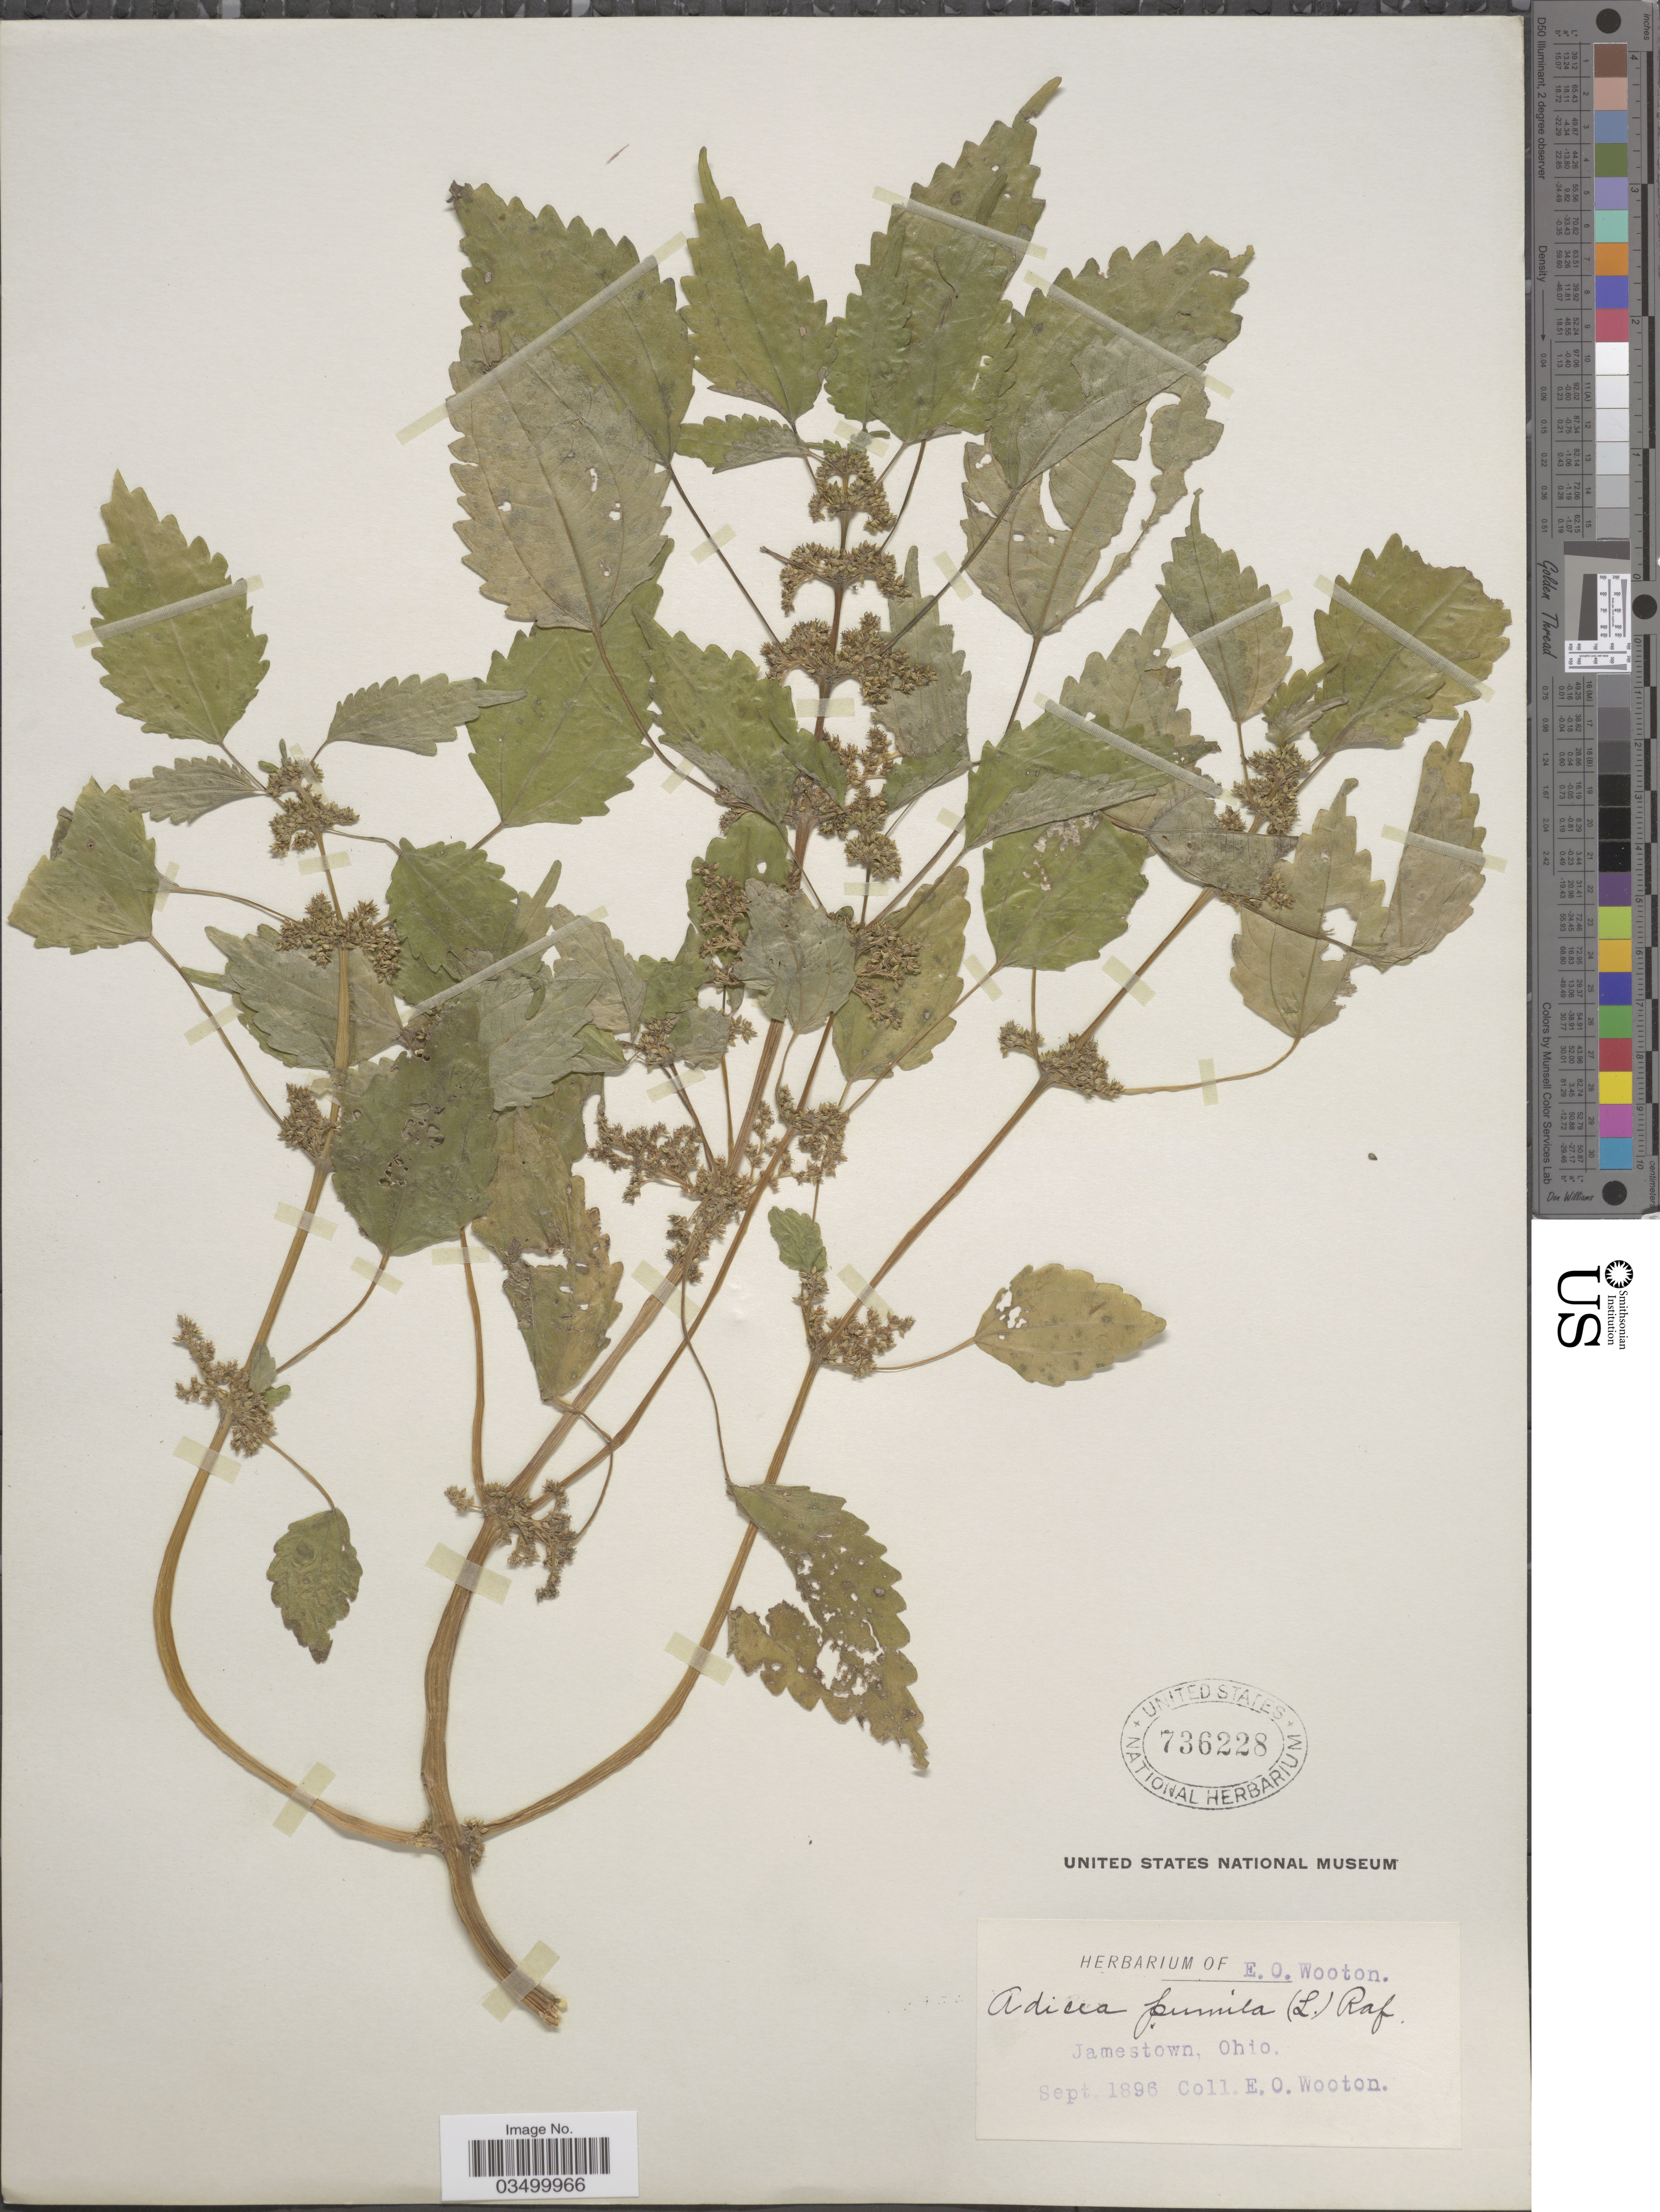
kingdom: Plantae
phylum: Tracheophyta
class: Magnoliopsida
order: Rosales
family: Urticaceae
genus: Pilea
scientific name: Pilea pumila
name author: (L.) A. Gray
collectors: E. O. Wooton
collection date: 1896-09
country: United States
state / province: Ohio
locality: Jamestown.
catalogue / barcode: US 736228